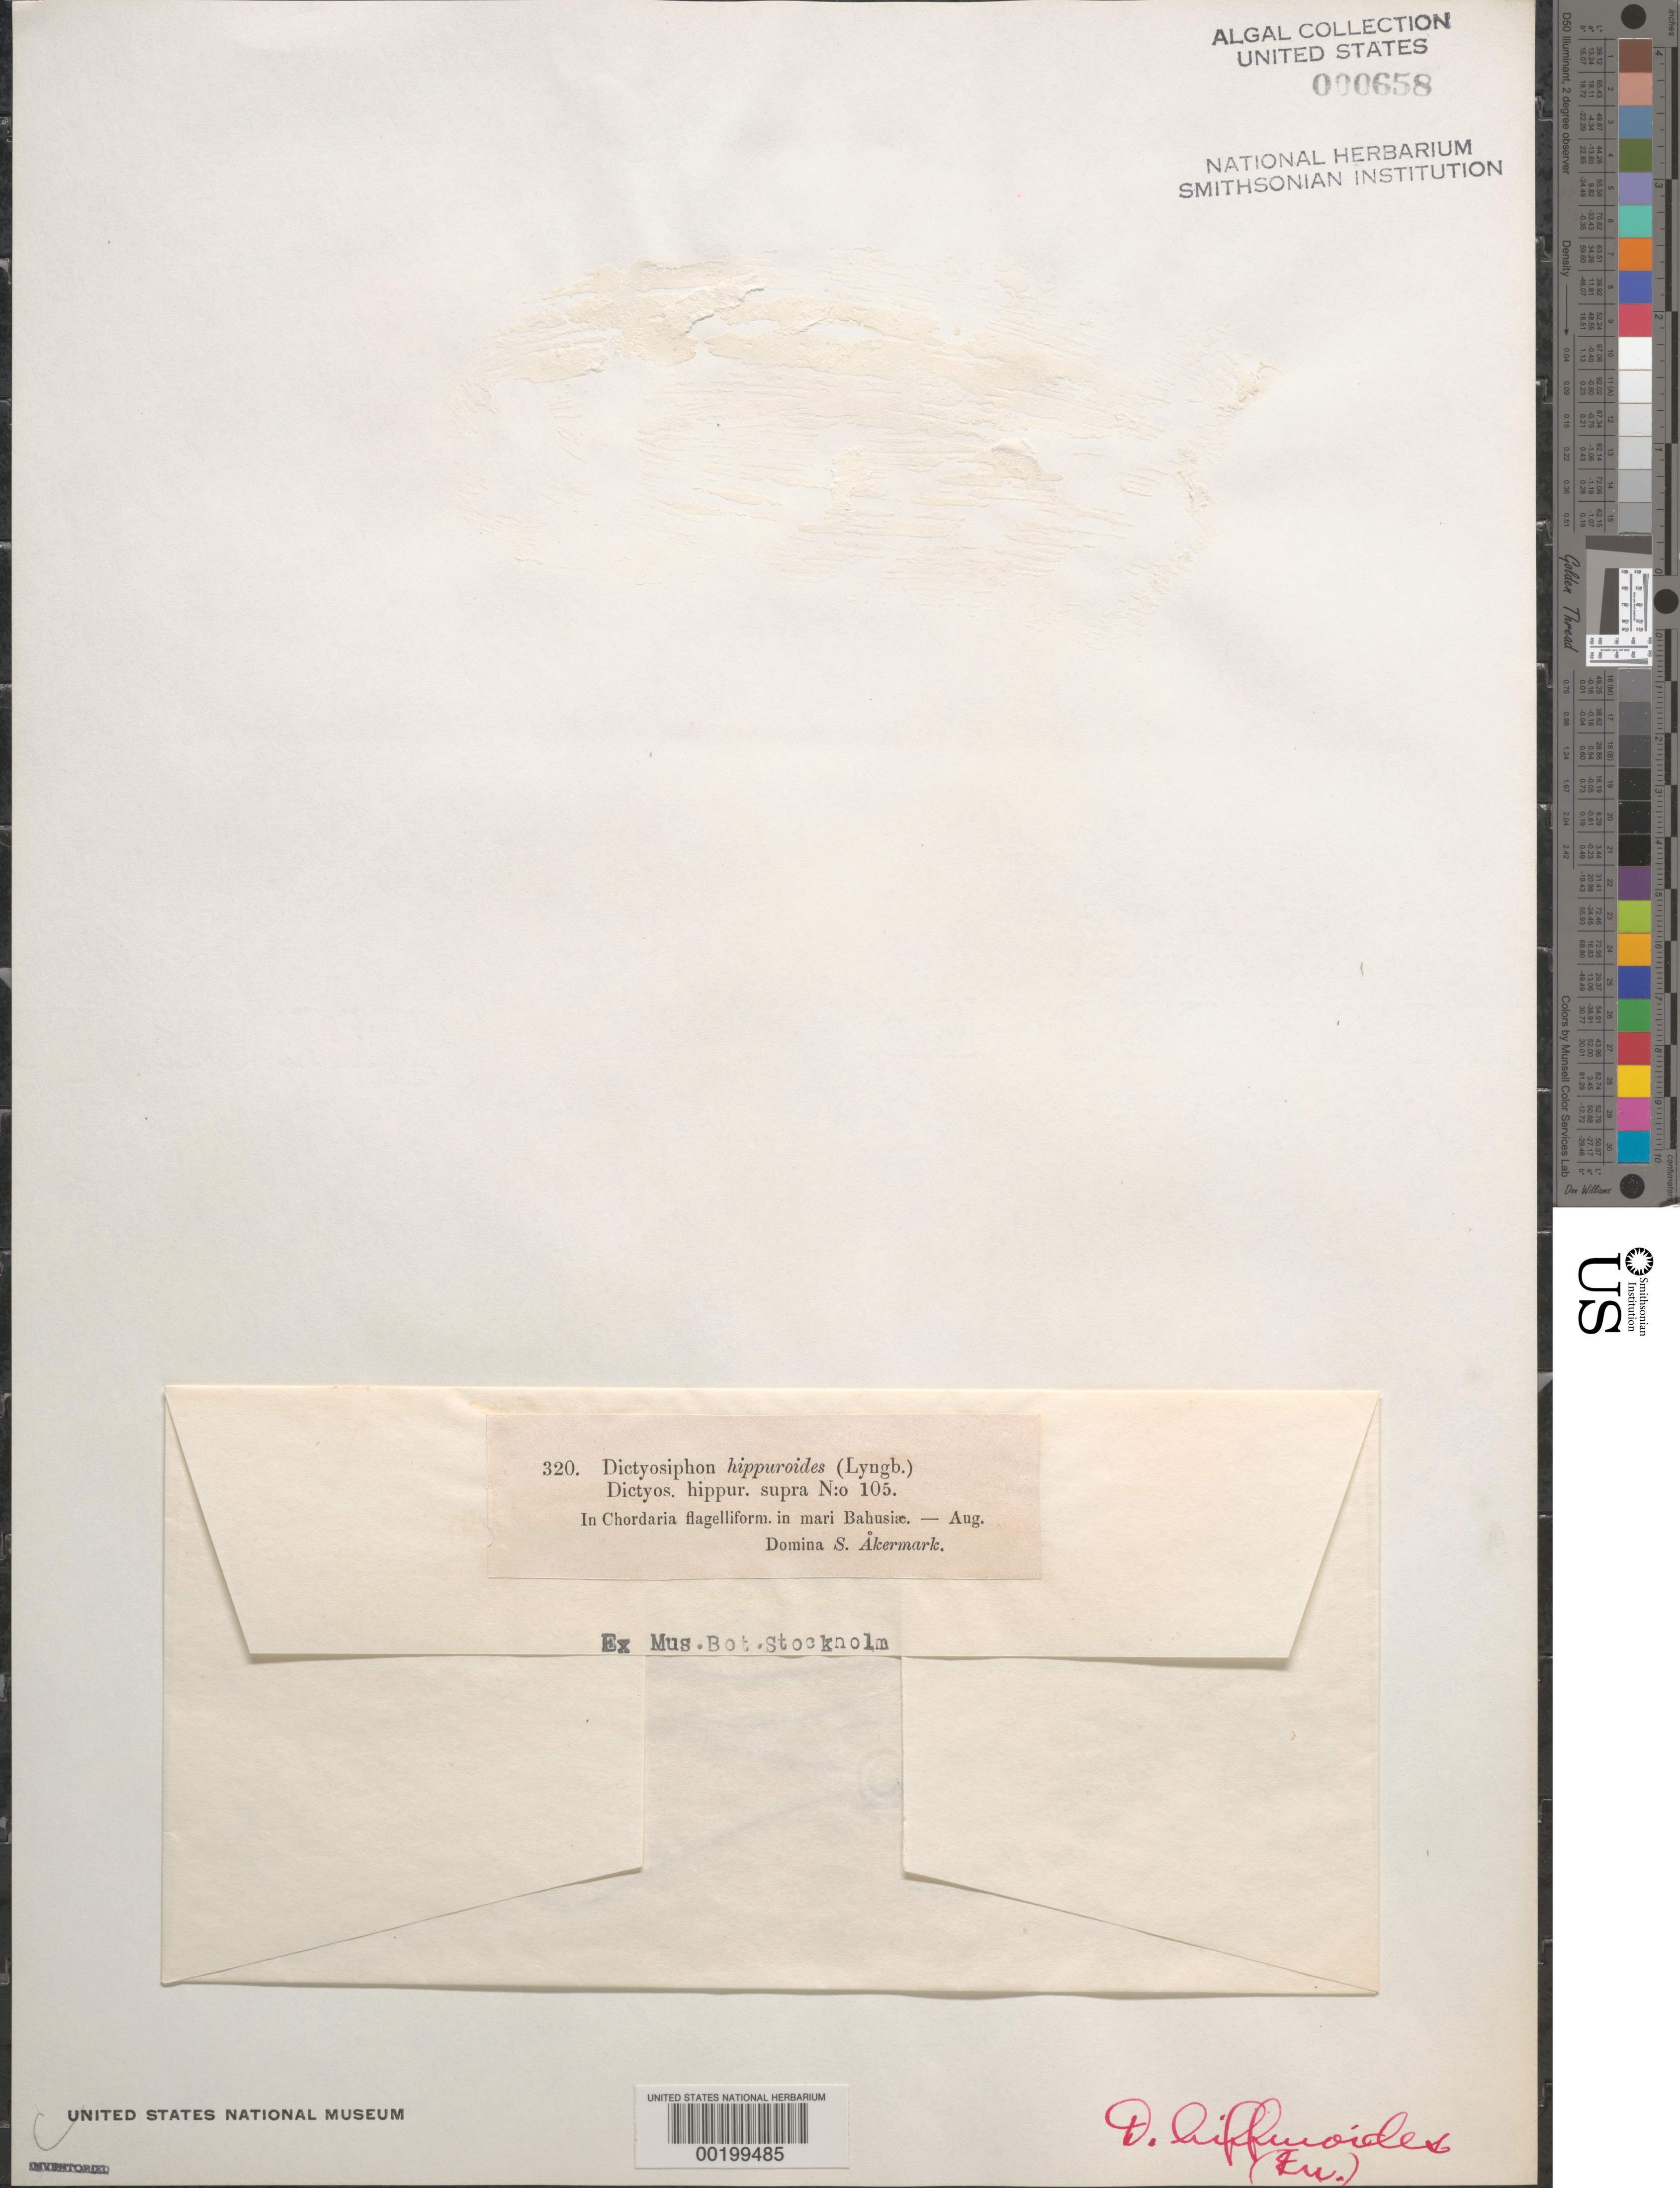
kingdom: Chromista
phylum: Ochrophyta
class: Phaeophyceae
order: Dictyosiphonales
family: Dictyosiphonaceae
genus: Dictyosiphon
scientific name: Dictyosiphon foeniculaceus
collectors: S. Akermark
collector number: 320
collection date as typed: Aug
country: Sweden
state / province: Västra Götaland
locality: Bohus Bay (mari bahusiae)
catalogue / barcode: US 658